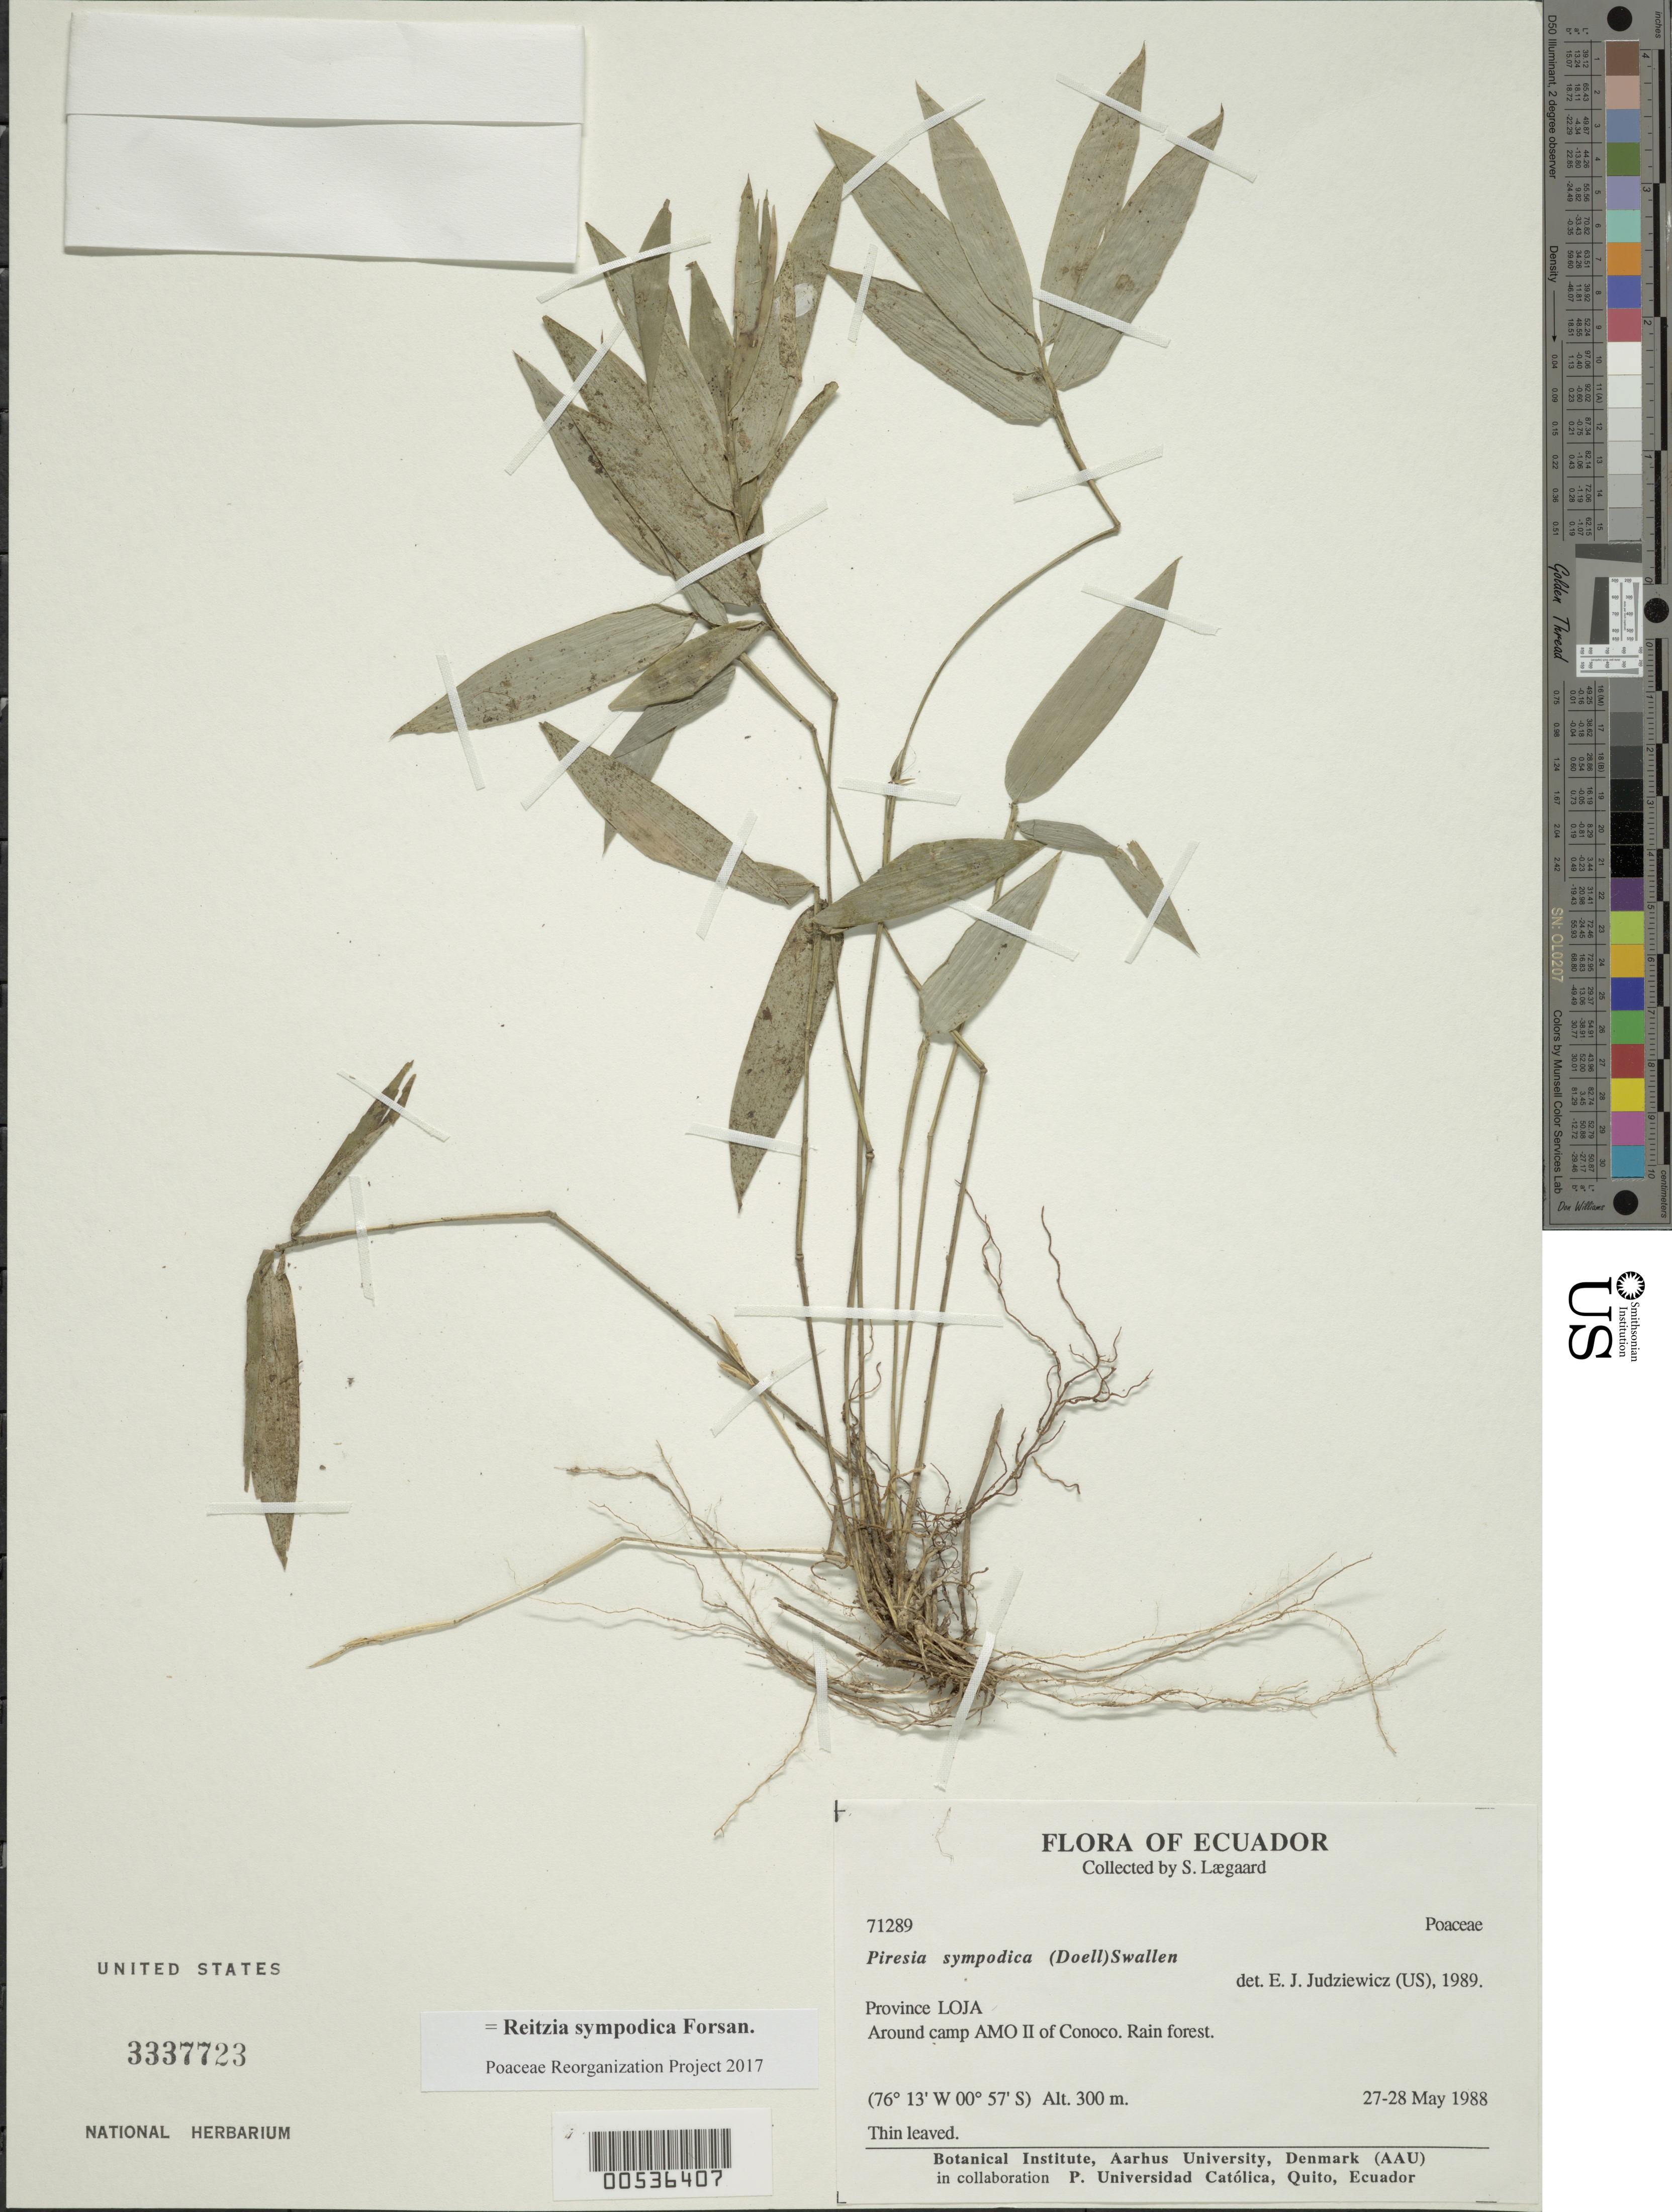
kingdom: Plantae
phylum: Tracheophyta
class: Liliopsida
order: Poales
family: Poaceae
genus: Reitzia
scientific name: Reitzia sympodica ined. 2019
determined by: Poaceae Reorganization Project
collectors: S. Lægaard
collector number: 71289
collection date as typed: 27 May 1988 to 28 May 1988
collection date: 1988-05-27/1988-05-28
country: Ecuador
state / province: Loja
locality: Around Camp Amo II of Conoco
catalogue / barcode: US 3337723